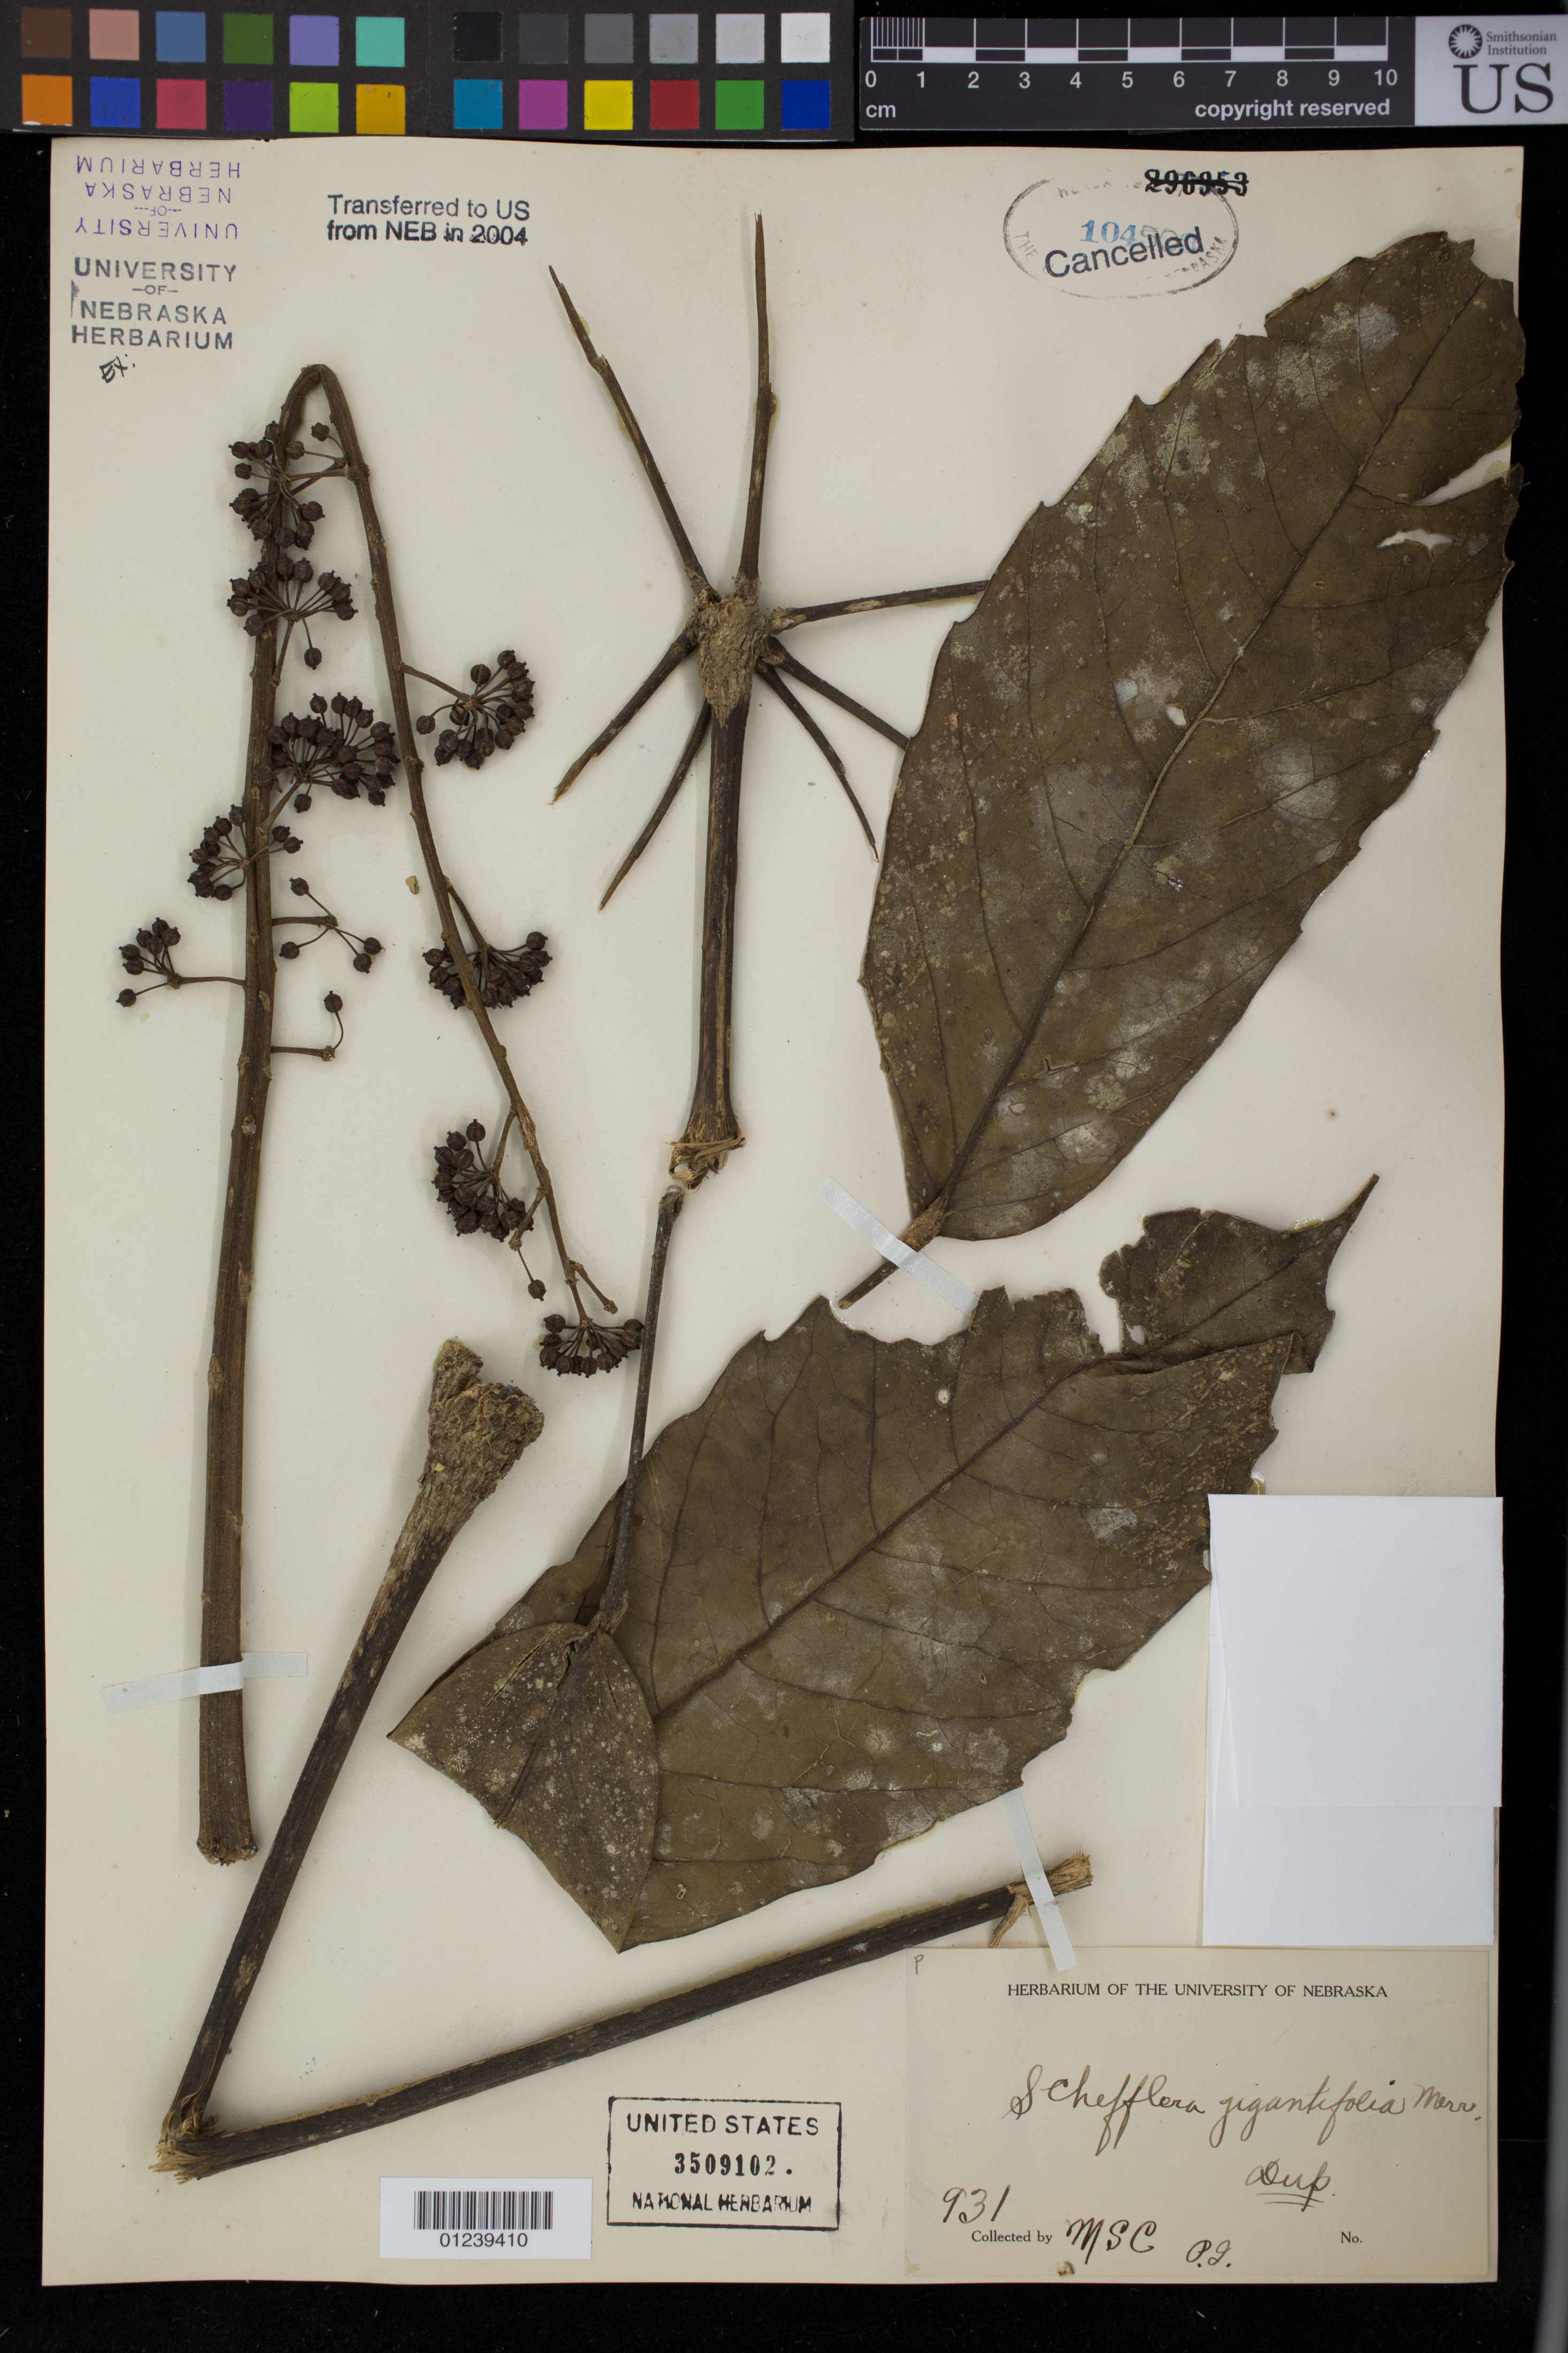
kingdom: Plantae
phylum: Tracheophyta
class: Magnoliopsida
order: Apiales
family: Araliaceae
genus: Schefflera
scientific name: Schefflera gigantifolia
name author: Merr.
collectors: M. S. Clemens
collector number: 931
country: Philippines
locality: Dup.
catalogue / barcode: US 3509102